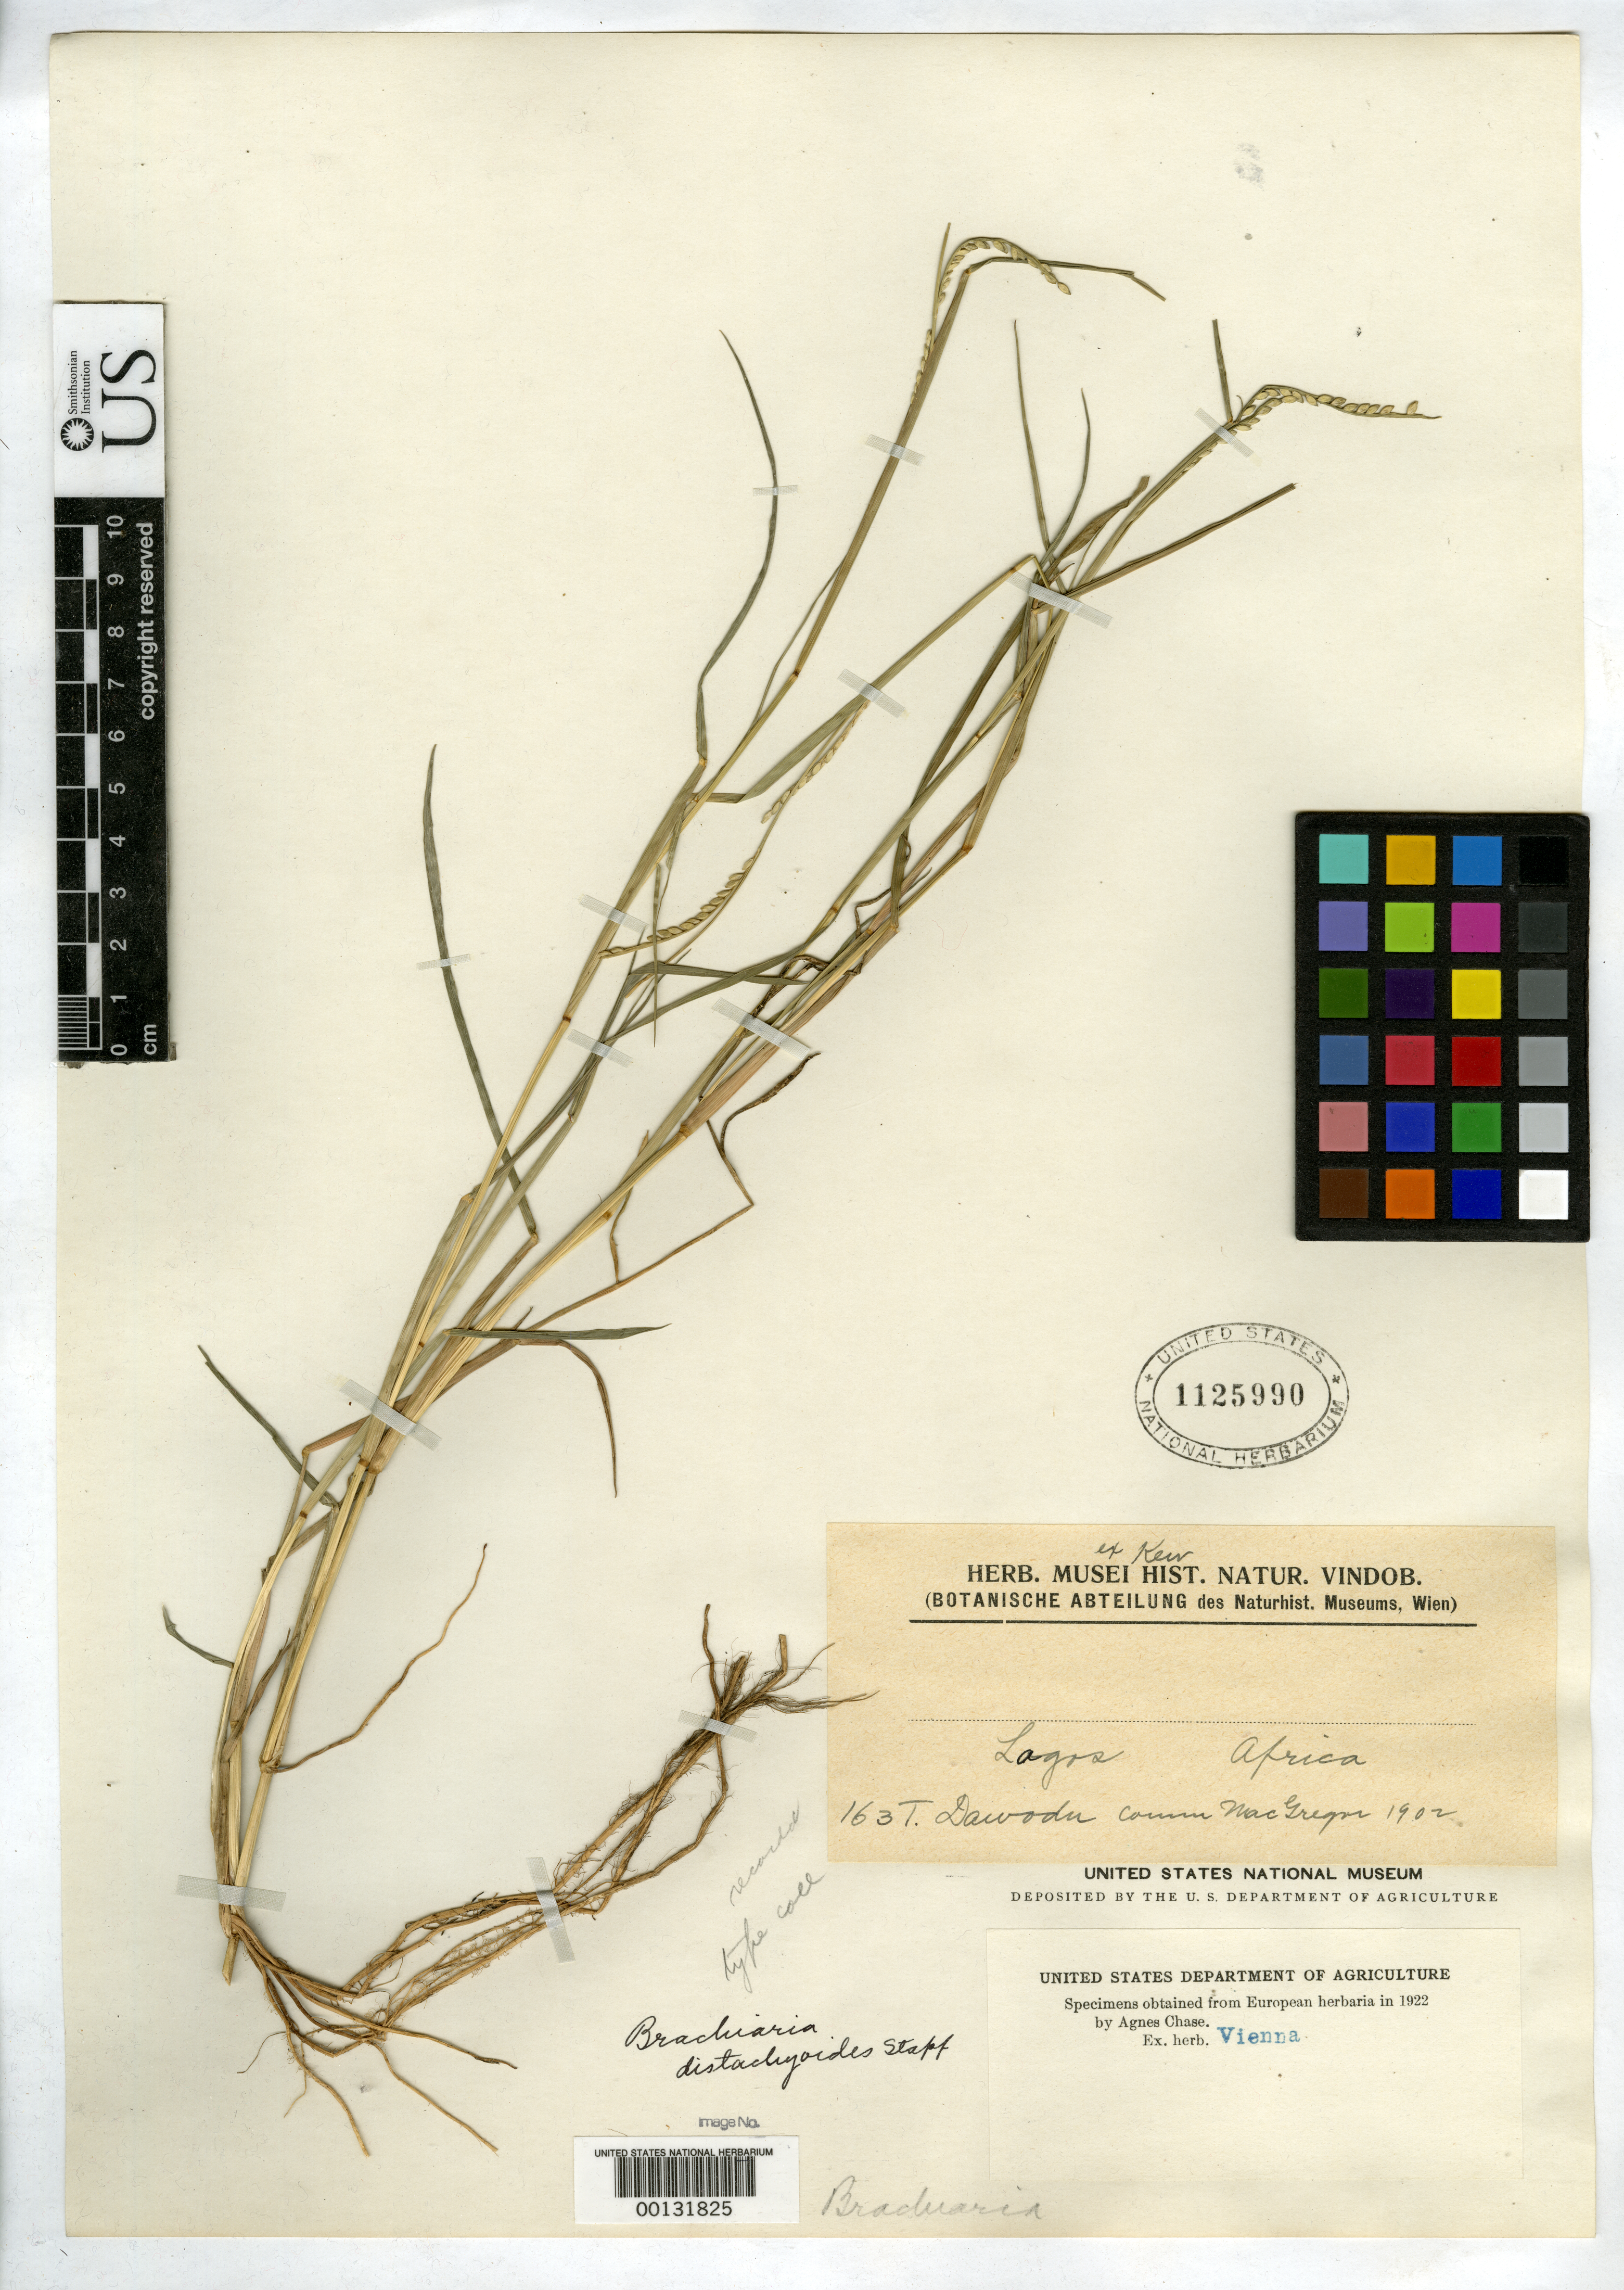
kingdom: Plantae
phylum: Tracheophyta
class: Liliopsida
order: Poales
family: Poaceae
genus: Brachiaria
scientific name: Brachiaria distachyoides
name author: Stapf in Oliv.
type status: Isotype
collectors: -. Dawodu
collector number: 163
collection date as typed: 1902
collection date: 1902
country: Nigeria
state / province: Lagos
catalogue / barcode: US 1125990